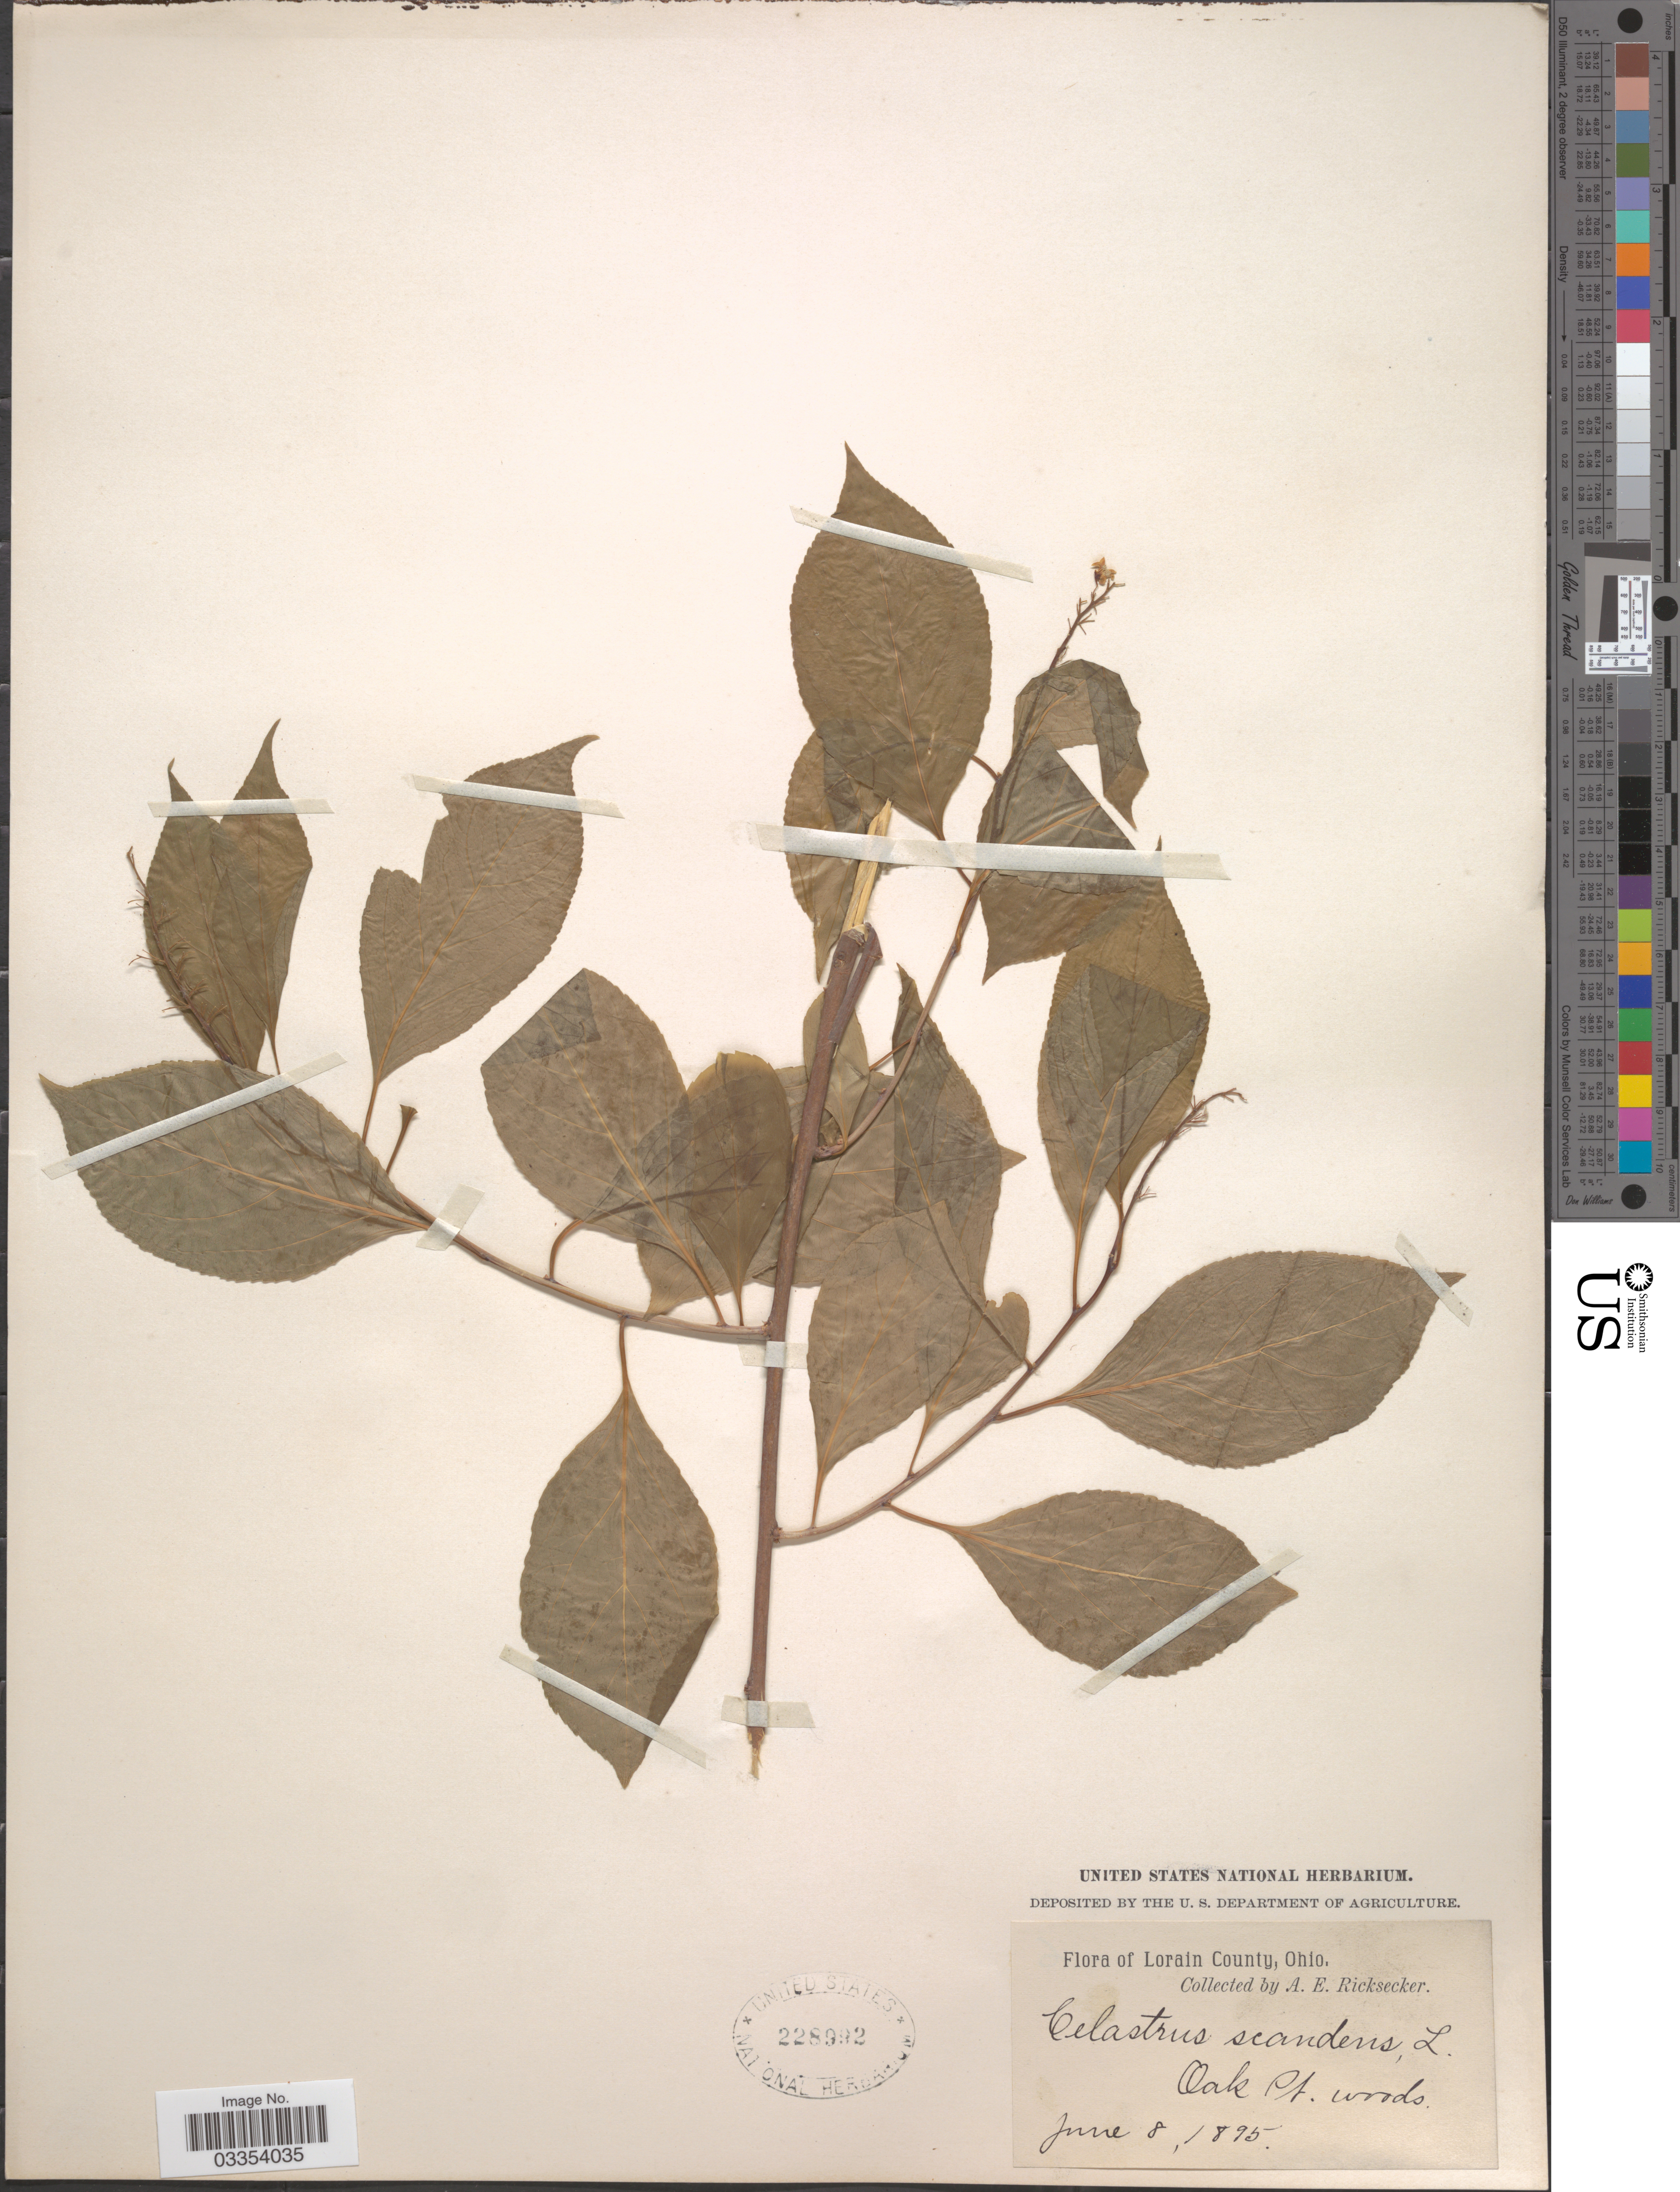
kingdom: Plantae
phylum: Tracheophyta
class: Magnoliopsida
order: Celastrales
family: Celastraceae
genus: Celastrus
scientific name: Celastrus scandens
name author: L.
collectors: A. E. Ricksecker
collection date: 1895-06-08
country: United States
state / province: Ohio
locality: Lorain County. Oak Pt.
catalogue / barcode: US 228992